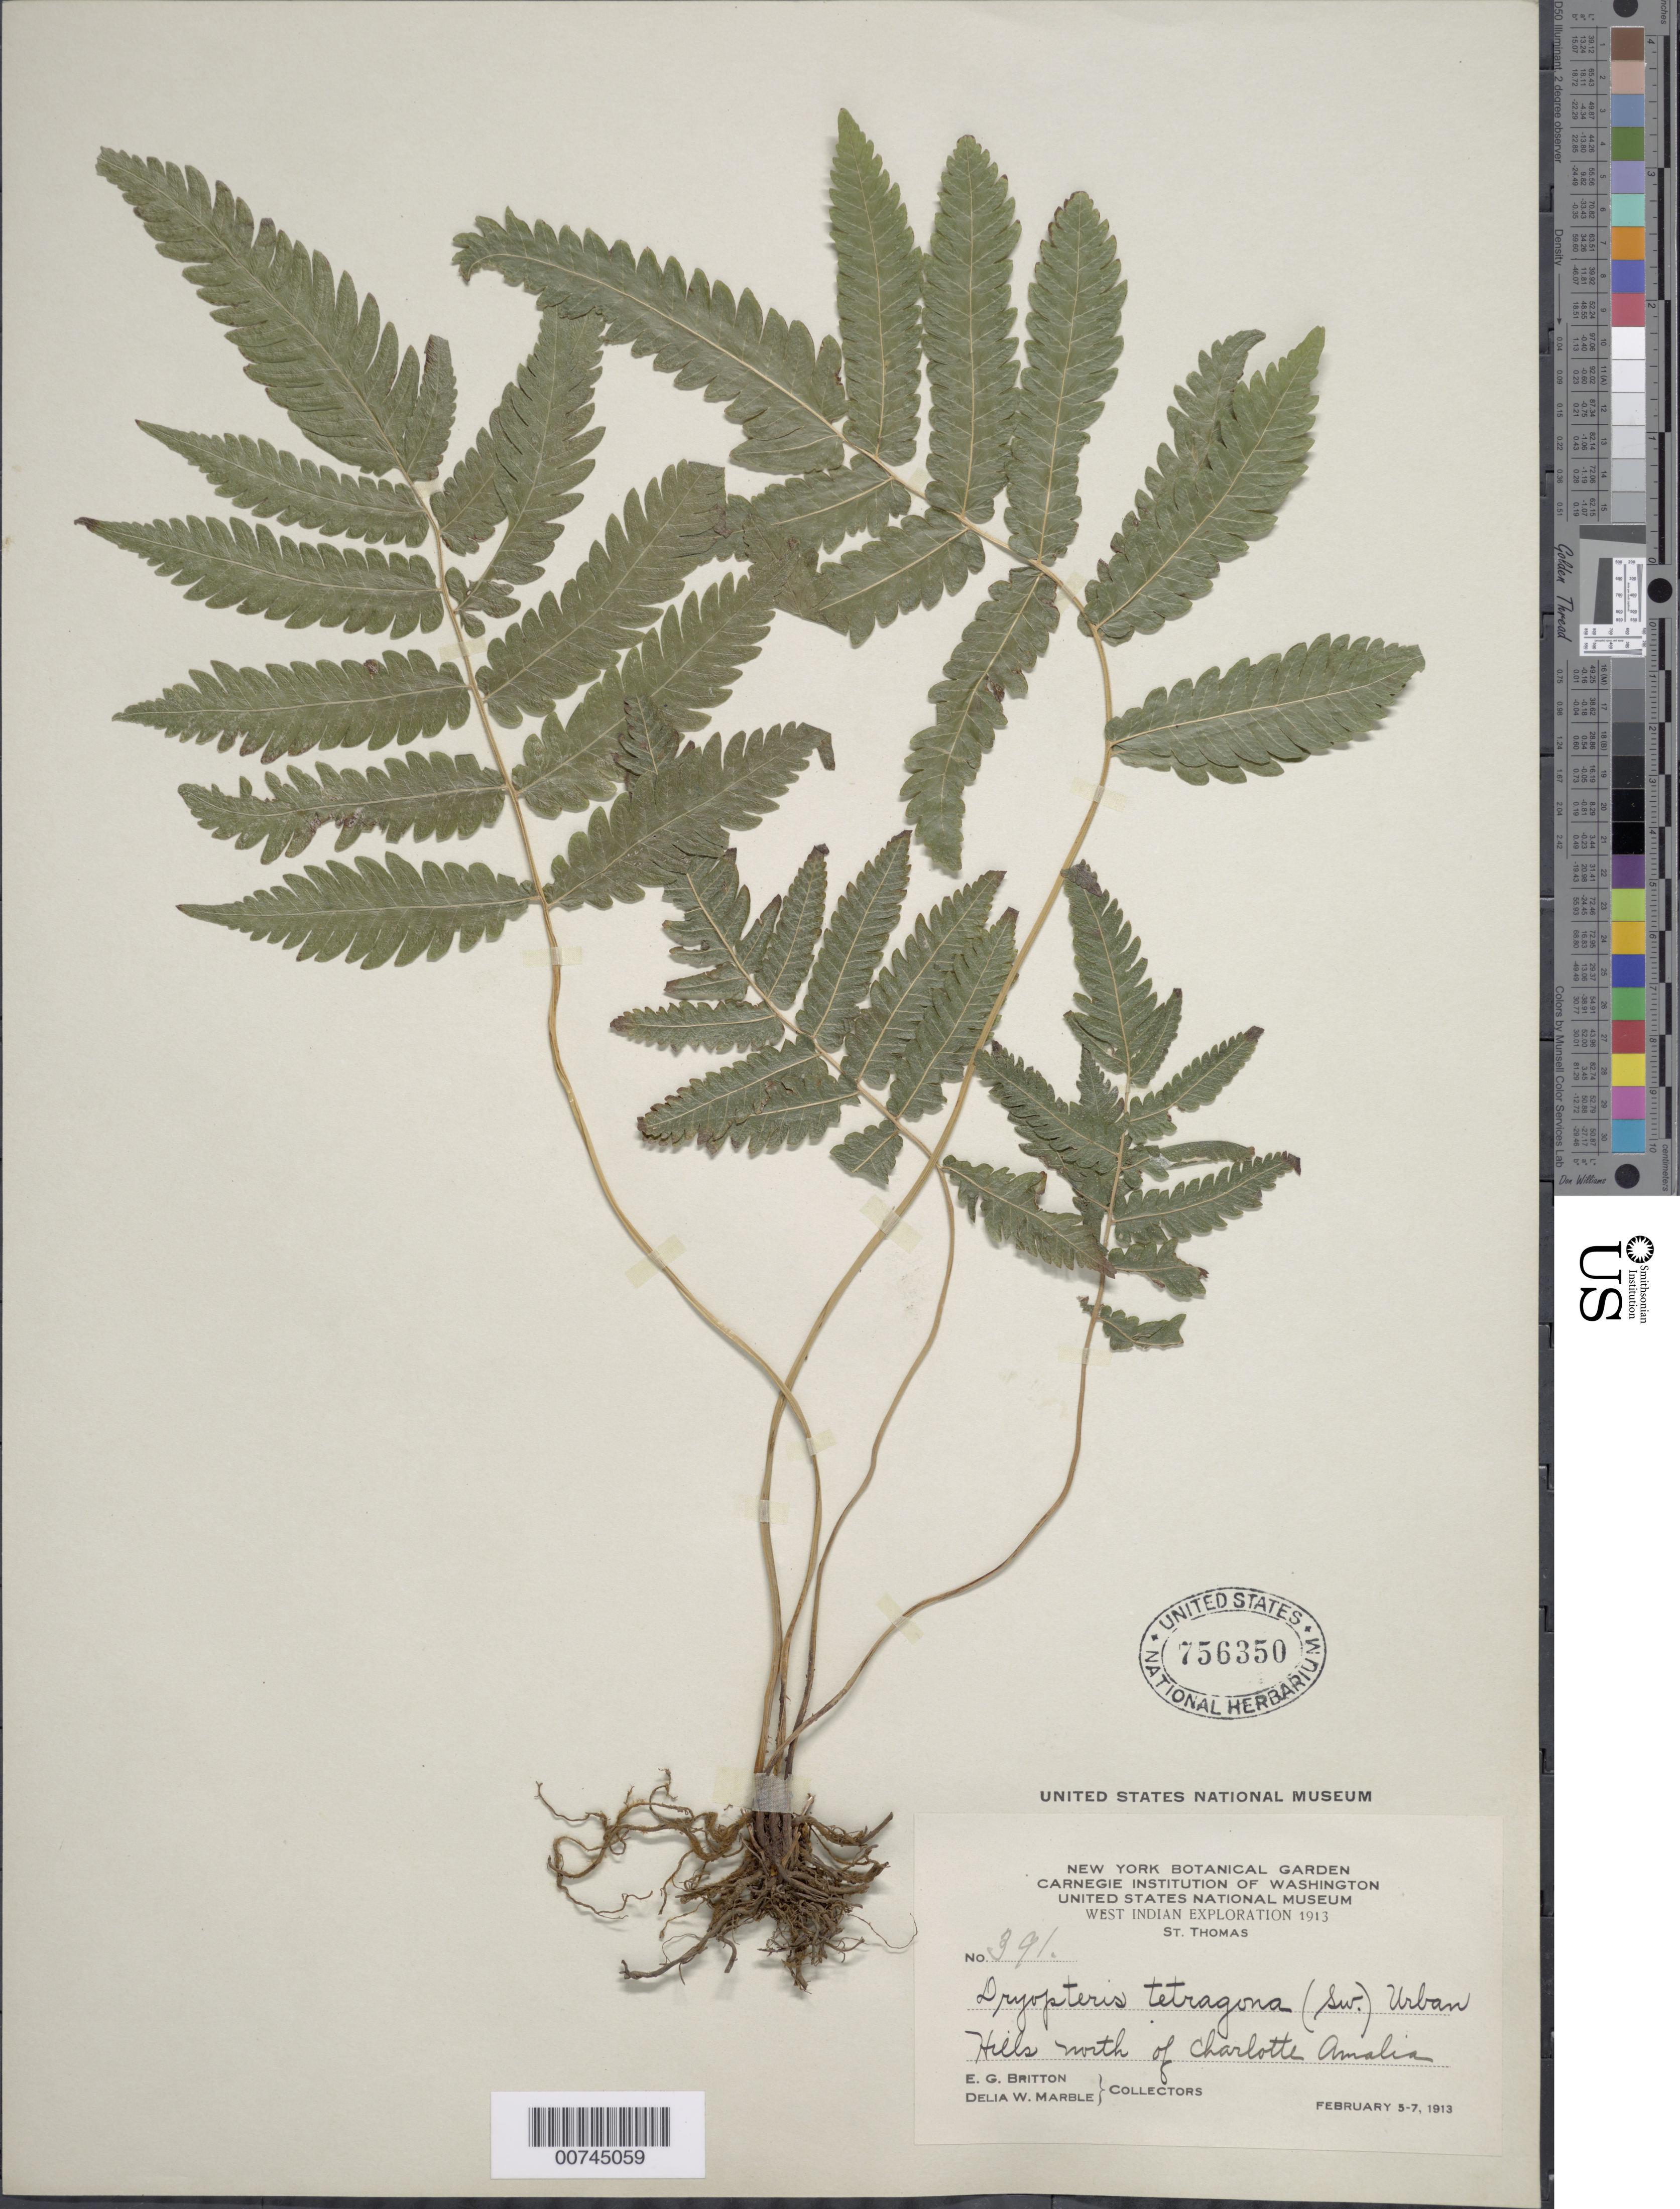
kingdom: Plantae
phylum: Tracheophyta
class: Polypodiopsida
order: Polypodiales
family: Thelypteridaceae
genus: Goniopteris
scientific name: Goniopteris tetragona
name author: (C. Presl) Sw.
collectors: E. G. Britton & D. W. Marble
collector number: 391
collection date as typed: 05 Feb 1913 to 07 Feb 1913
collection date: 1913-02-05/1913-02-07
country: U.S. Virgin Islands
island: St. Thomas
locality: Hills north of Charlotte Amalia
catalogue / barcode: US 756350